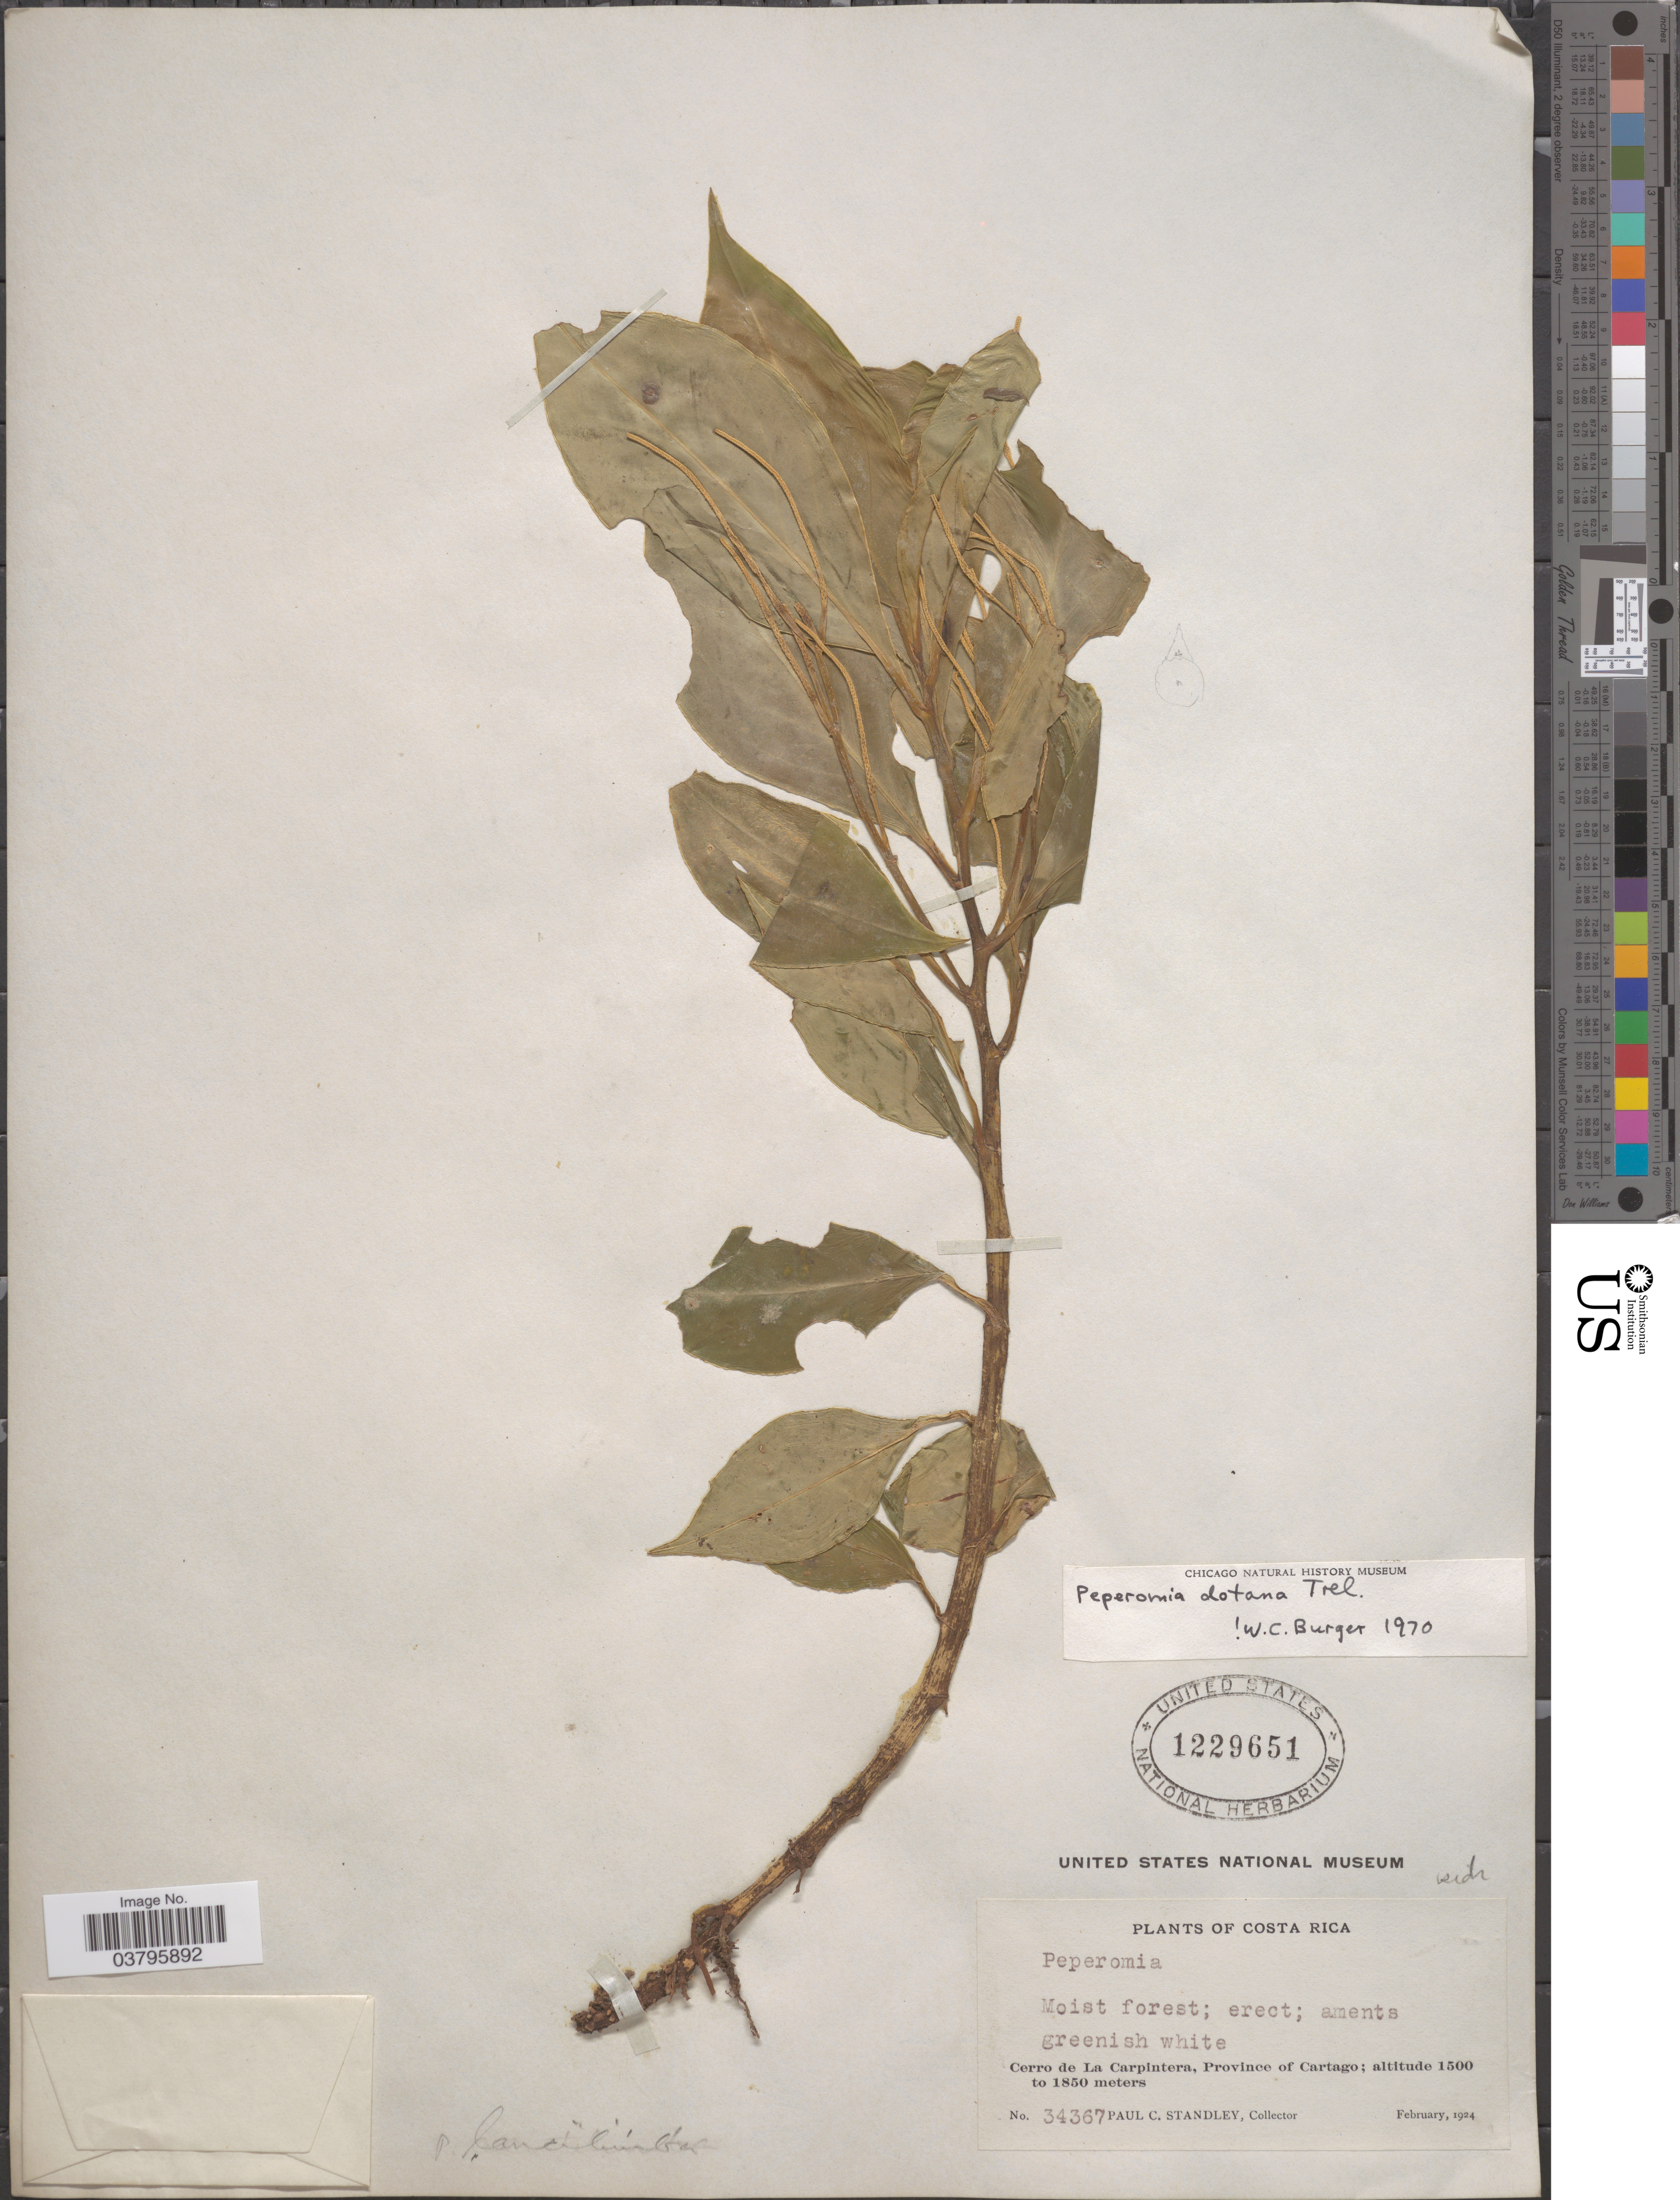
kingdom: Plantae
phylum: Tracheophyta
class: Magnoliopsida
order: Piperales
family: Piperaceae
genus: Peperomia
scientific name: Peperomia dotana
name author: Trel.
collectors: P. C. Standley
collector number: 34367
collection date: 1924-02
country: Costa Rica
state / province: Cartago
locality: Cerro de La Carpintera.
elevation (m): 1500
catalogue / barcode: US 1229651